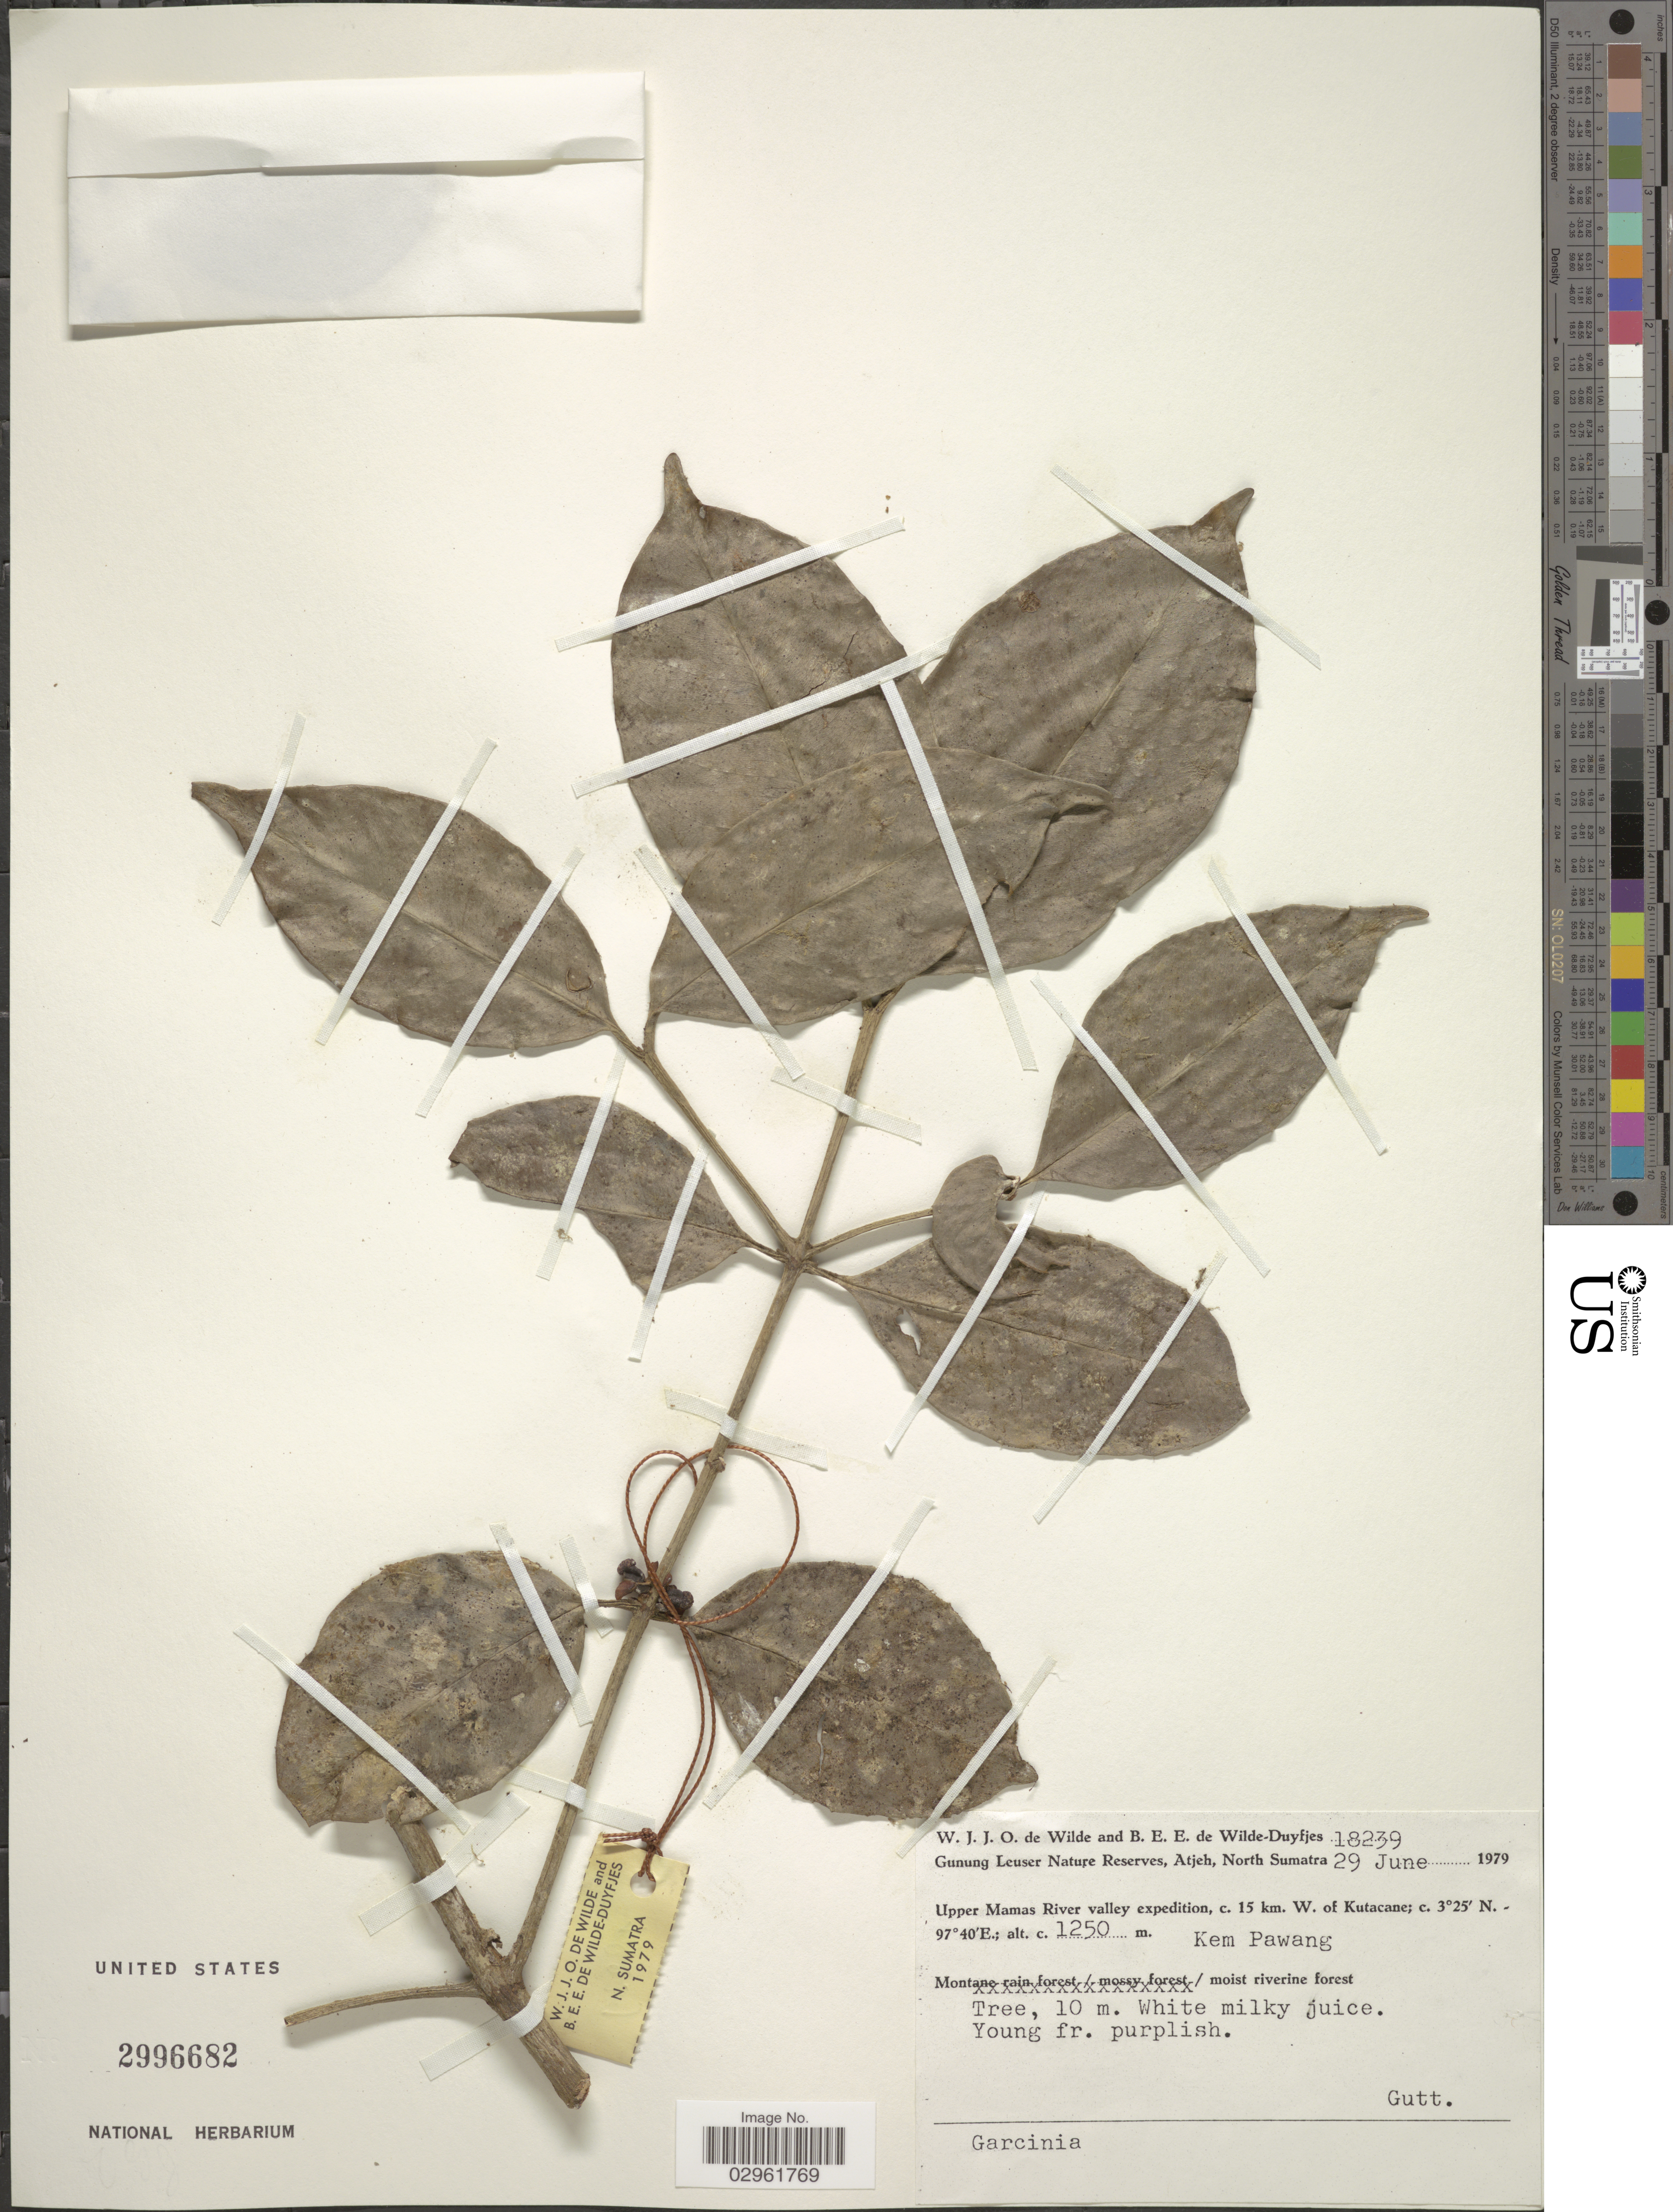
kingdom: Plantae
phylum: Tracheophyta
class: Magnoliopsida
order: Malpighiales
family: Clusiaceae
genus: Garcinia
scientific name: Garcinia sp.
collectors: W. J. de Wilde & B. E. de Wilde-Duyfjes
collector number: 18239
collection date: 1979-06-29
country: Indonesia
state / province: Sumatra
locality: Gunung Leuser Nature Reserves, Atjeh, North Sumatra. Upper Mamas River valley expedition, c. 15 km. W. of Kutacane. Kem Pawang.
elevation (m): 1250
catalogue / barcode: US 2996682